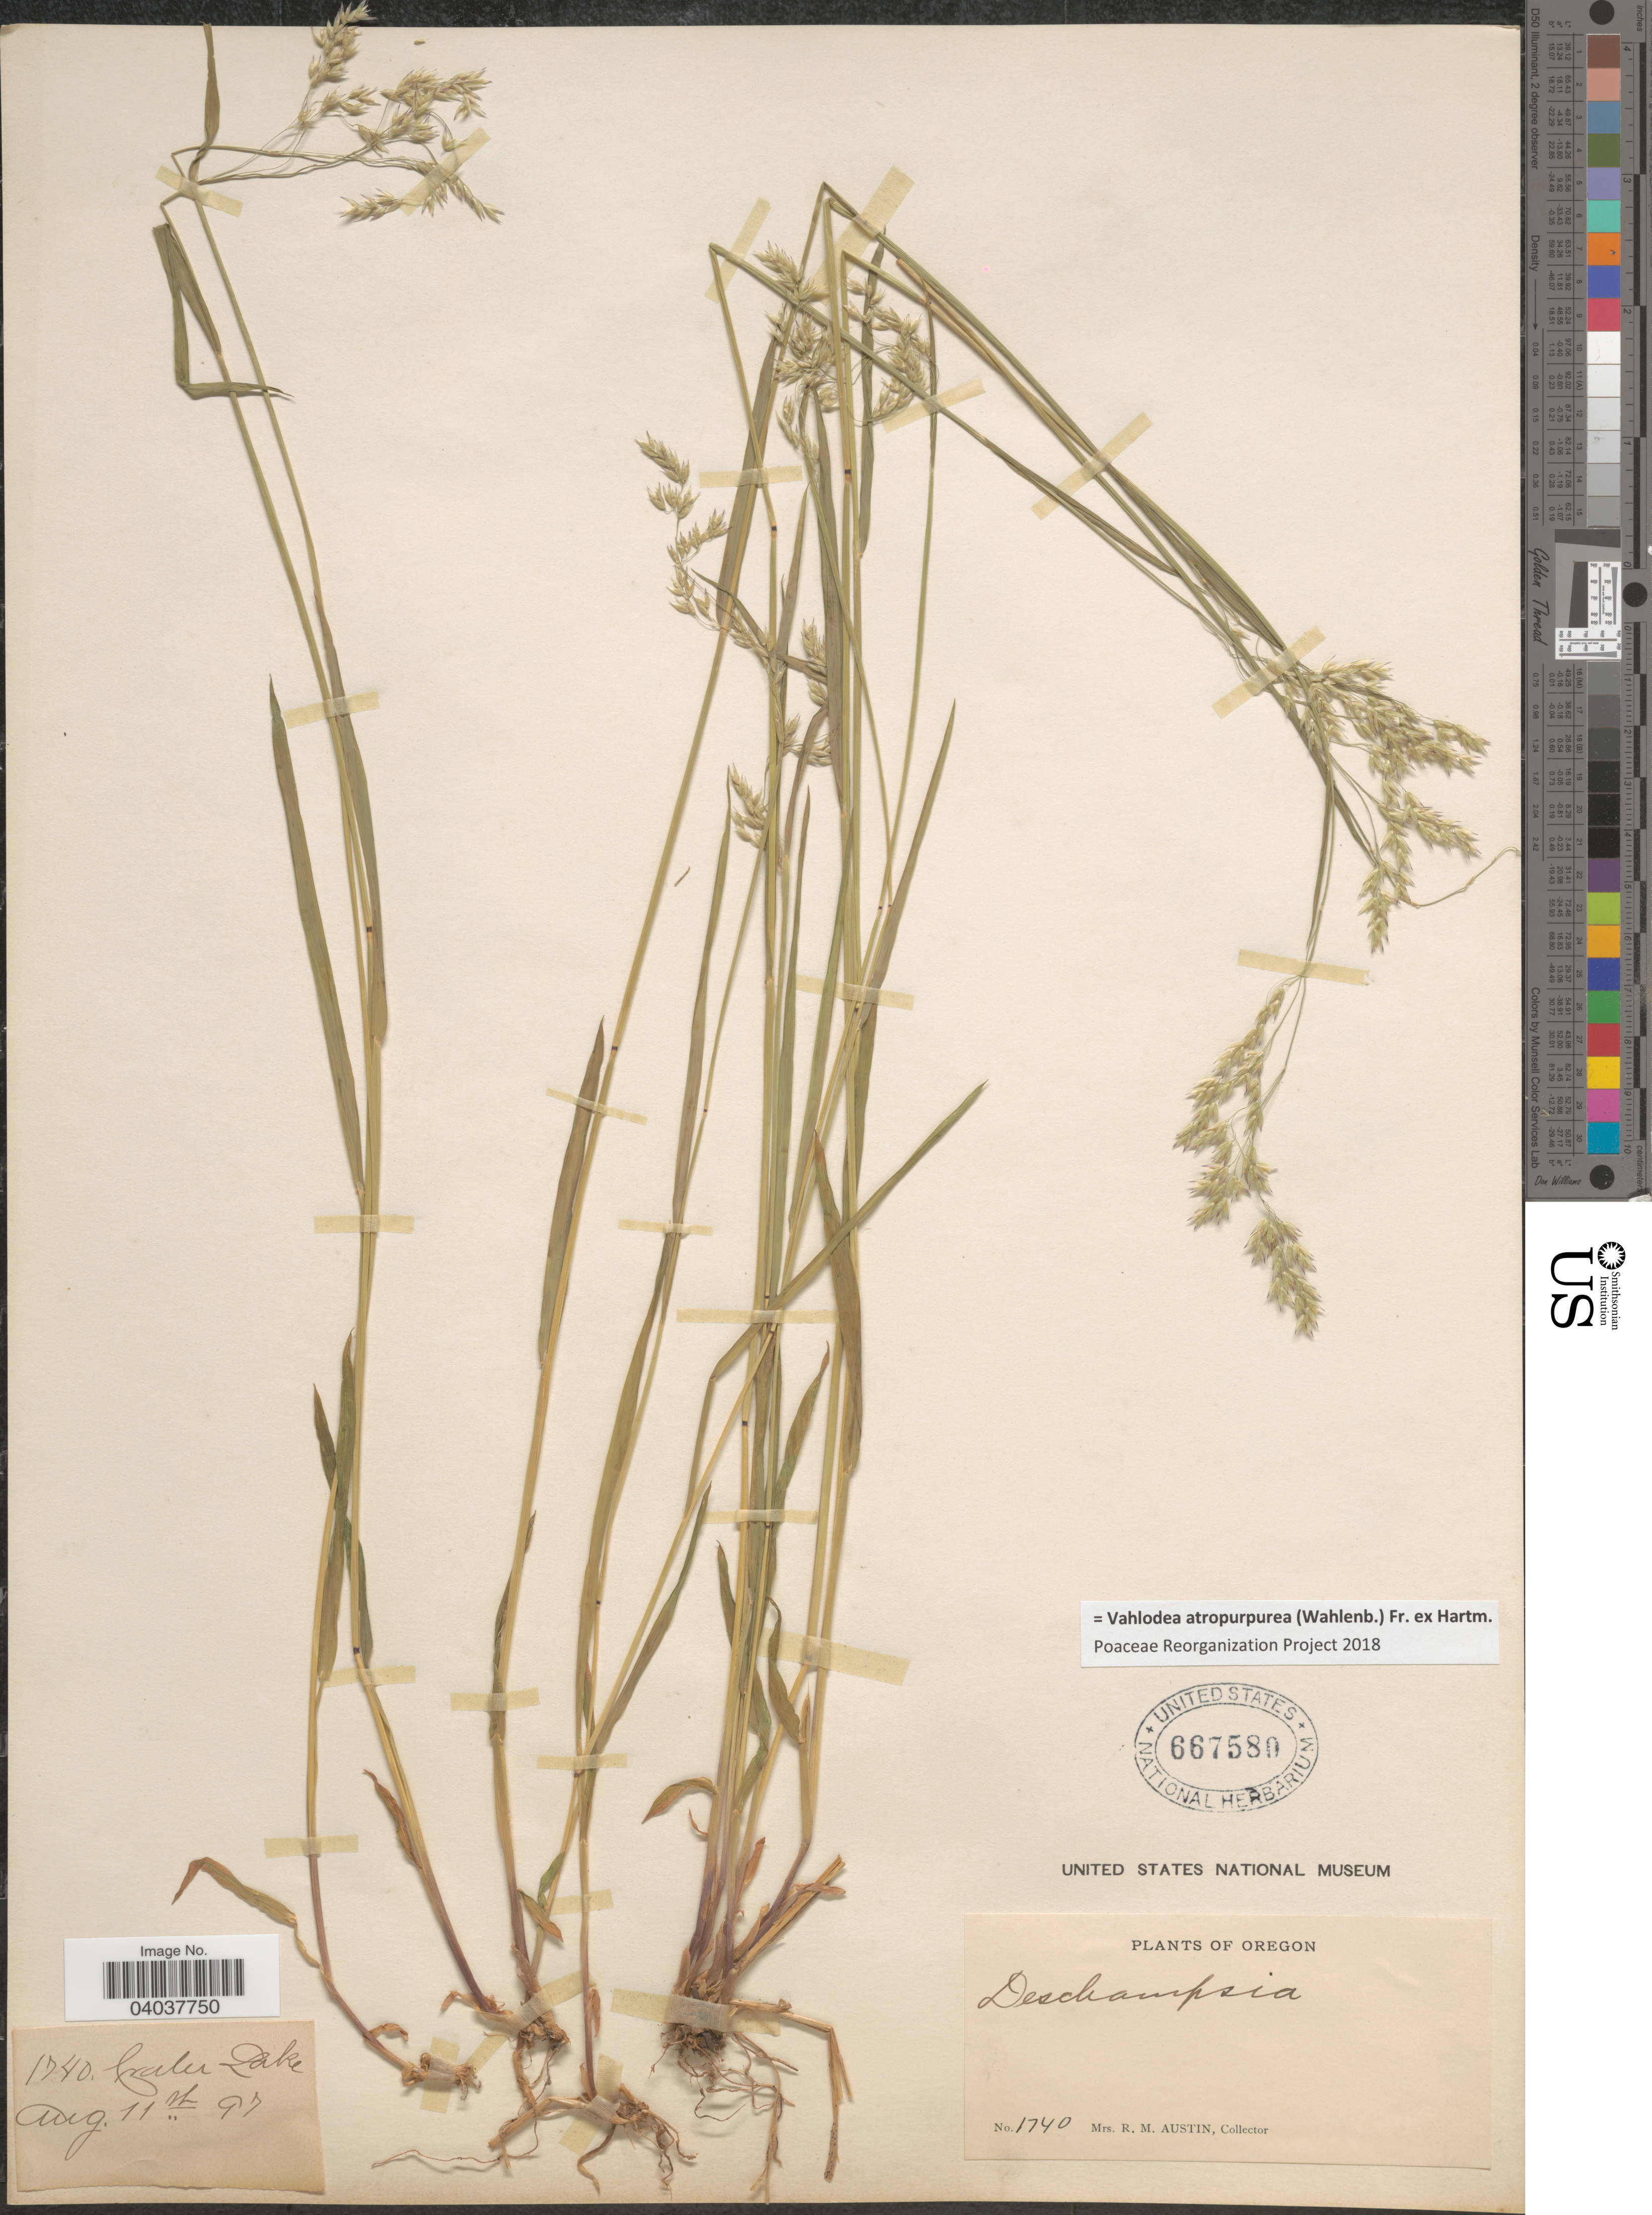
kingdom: Plantae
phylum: Tracheophyta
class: Liliopsida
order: Poales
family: Poaceae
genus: Vahlodea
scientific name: Vahlodea atropurpurea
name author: (Wahlenb.) Fr. ex Hartm.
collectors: R. Austin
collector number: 1740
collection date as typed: Transcribed d/m/y: 11/8/97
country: United States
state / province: Oregon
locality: Crater Lake.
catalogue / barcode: US 667580